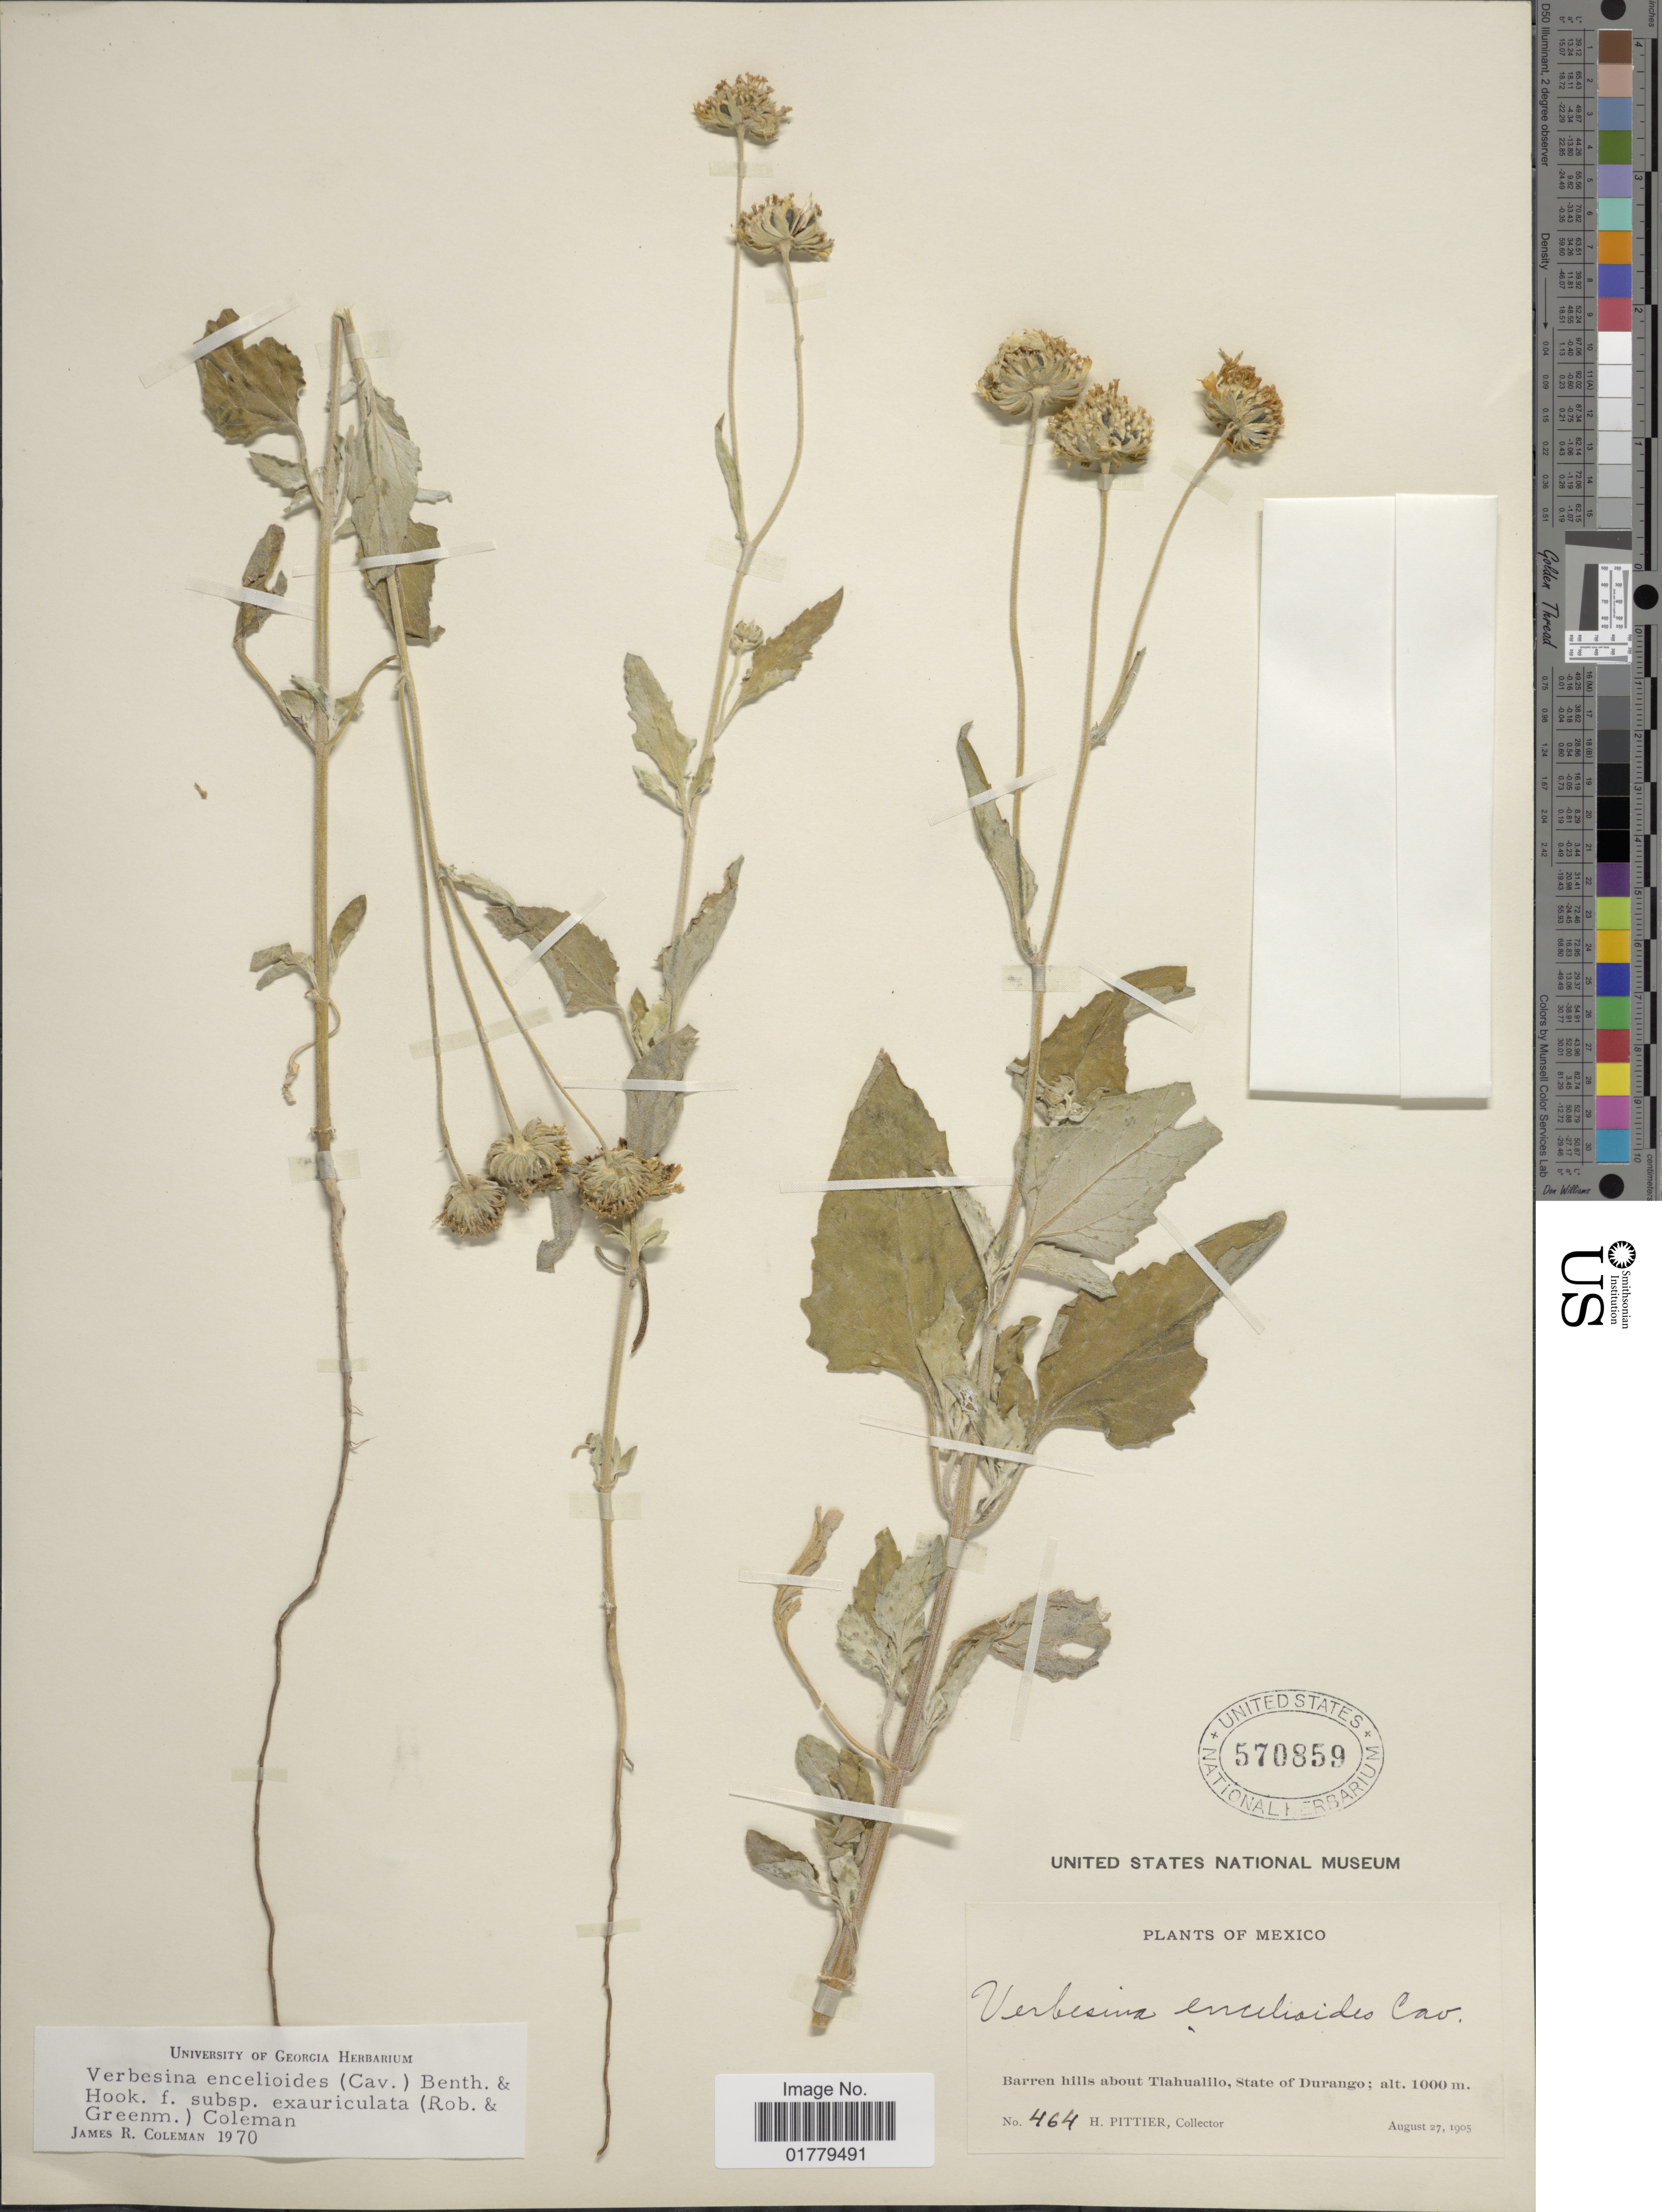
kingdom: Plantae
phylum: Tracheophyta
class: Magnoliopsida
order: Asterales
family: Asteraceae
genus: Verbesina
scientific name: Verbesina encelioides var. cana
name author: (B.L. Rob.) Greenm.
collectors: H. F. Pittier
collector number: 464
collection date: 1905-08-27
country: Mexico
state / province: Durango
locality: Barren hills about Tlahualilo, State of Durango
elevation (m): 1000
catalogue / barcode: US 570859